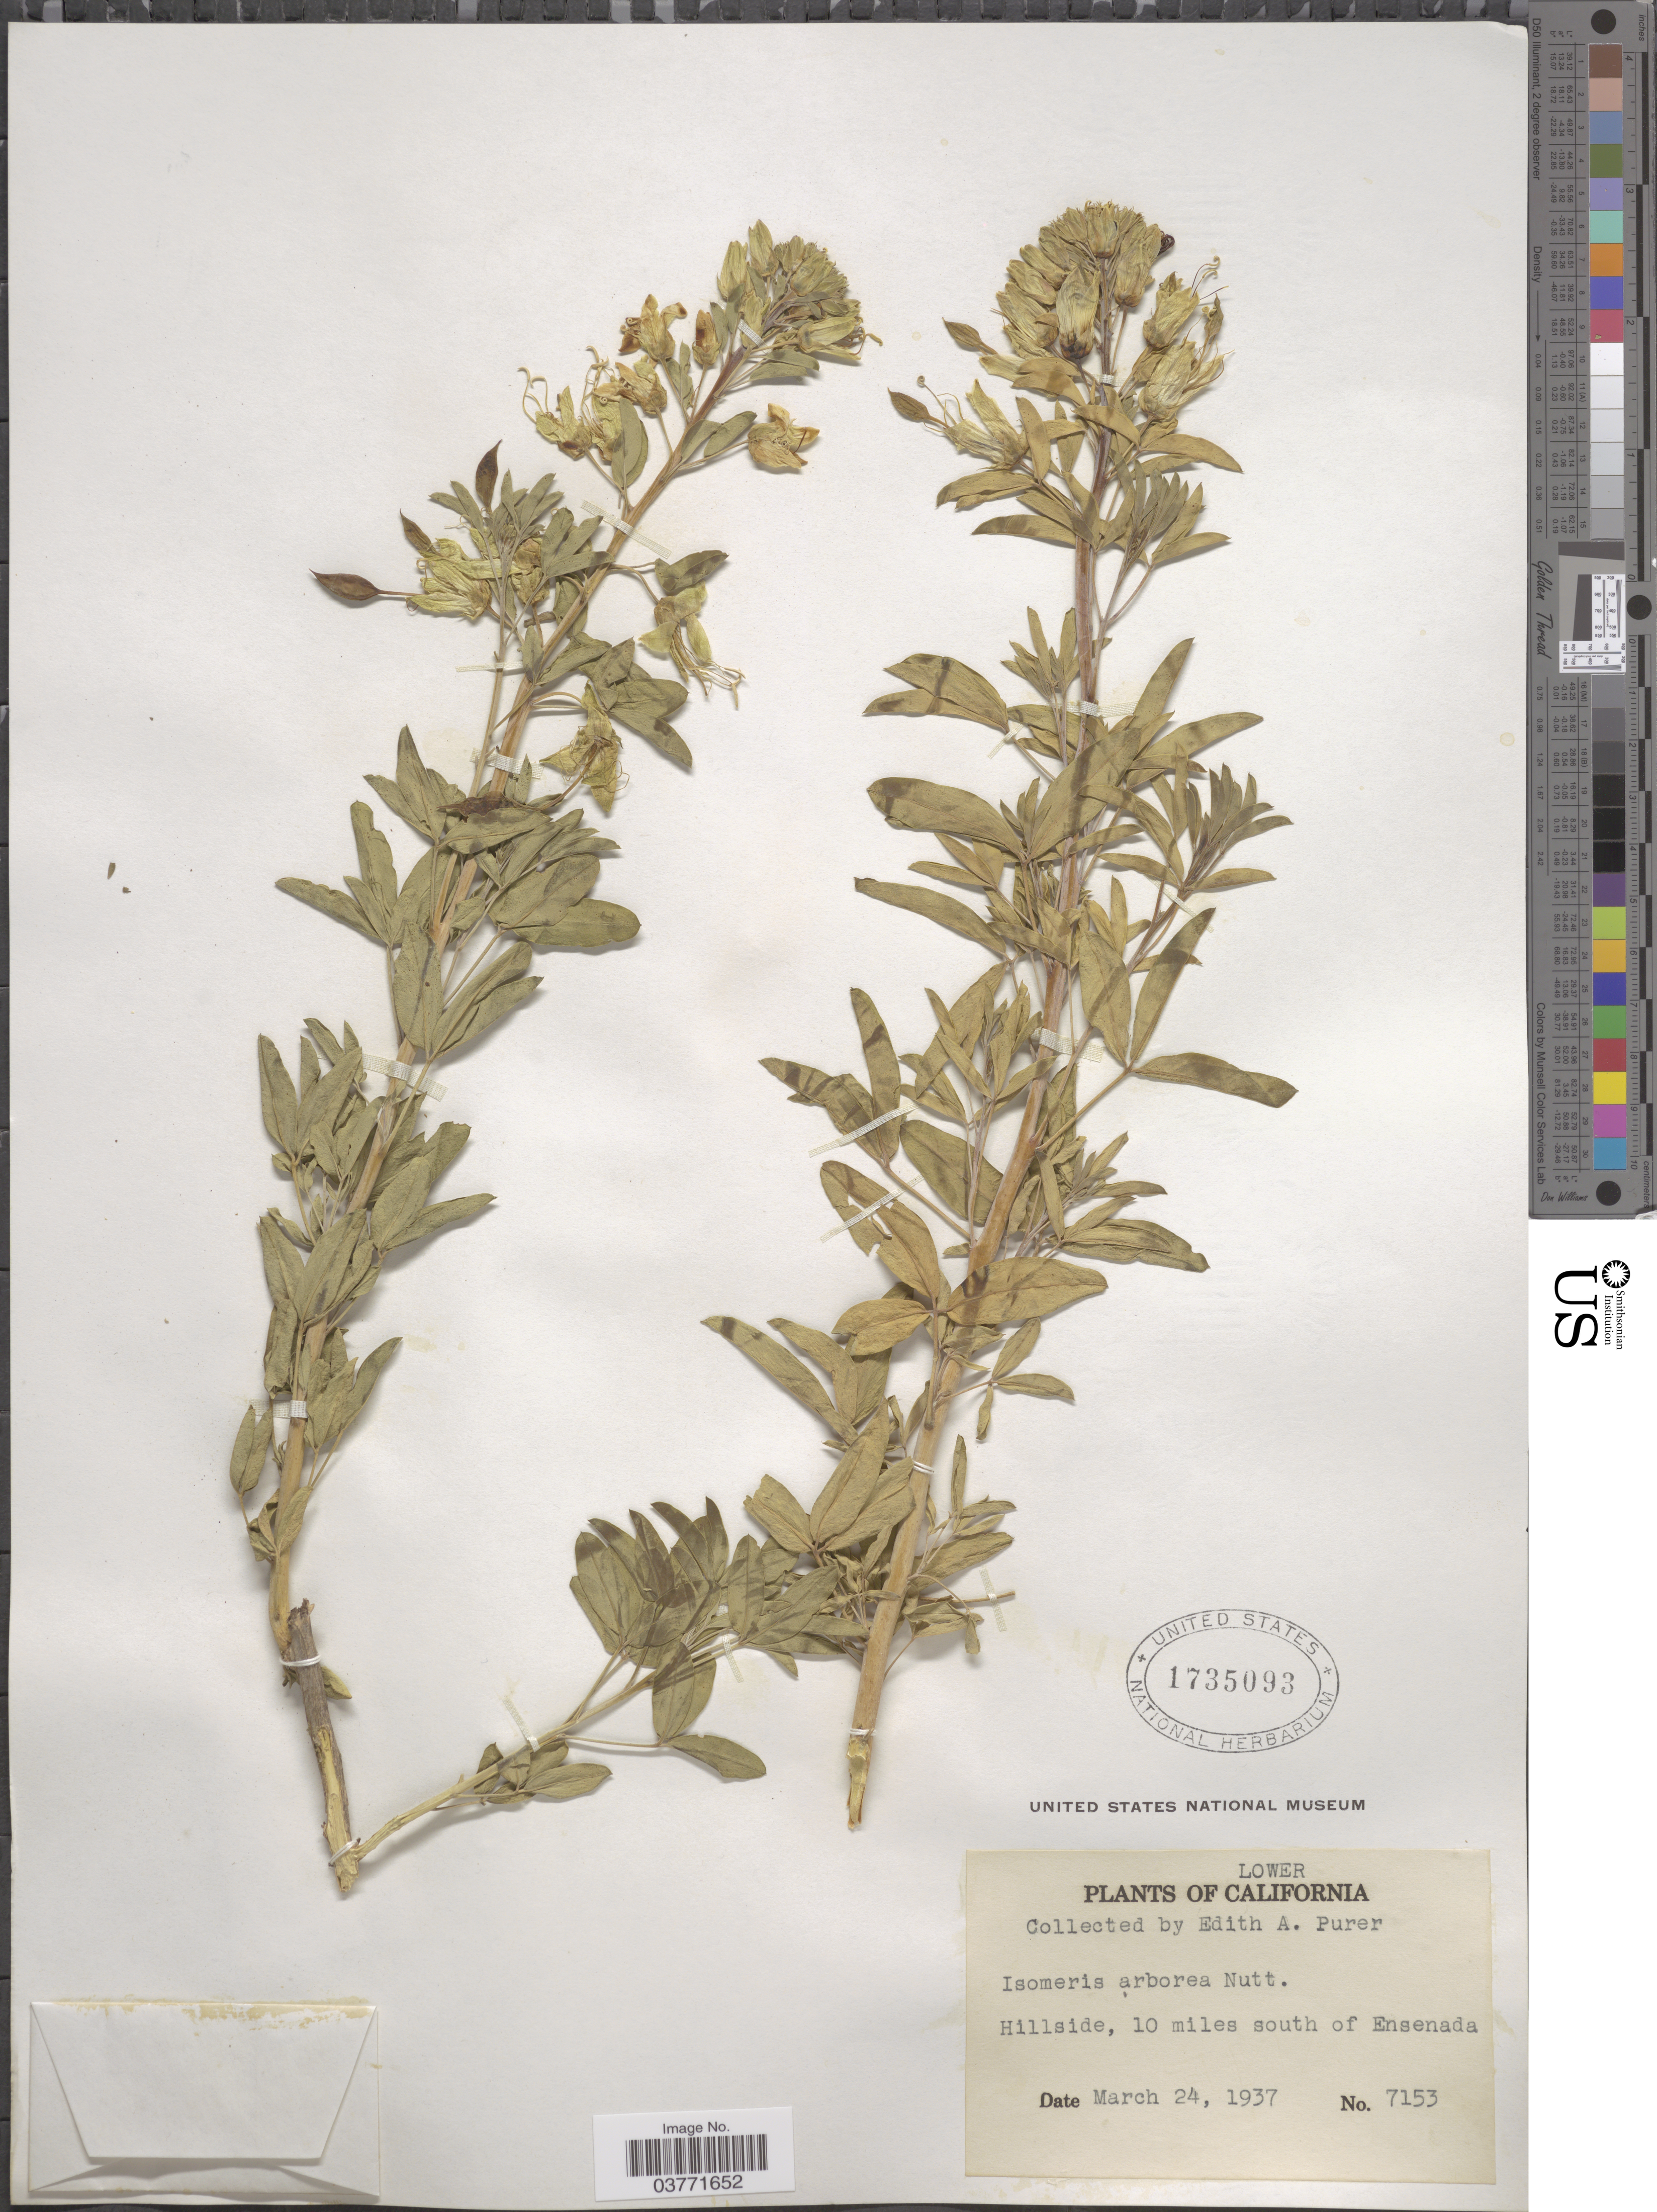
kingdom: Plantae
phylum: Tracheophyta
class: Magnoliopsida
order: Brassicales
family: Cleomaceae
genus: Cleomella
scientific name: Cleomella arborea var. angustata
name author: (Parish) Roalson & J.C. Hall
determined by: Strong, Mark T., (BOT), Smithsonian Institution - National Museum of Natural History (UNITED STATES)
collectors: E. Purer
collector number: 7153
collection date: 1937-03-24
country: Mexico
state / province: Baja California Norte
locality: Lower California. Hillside, 10 miles south of Ensenada.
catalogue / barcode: US 1735093